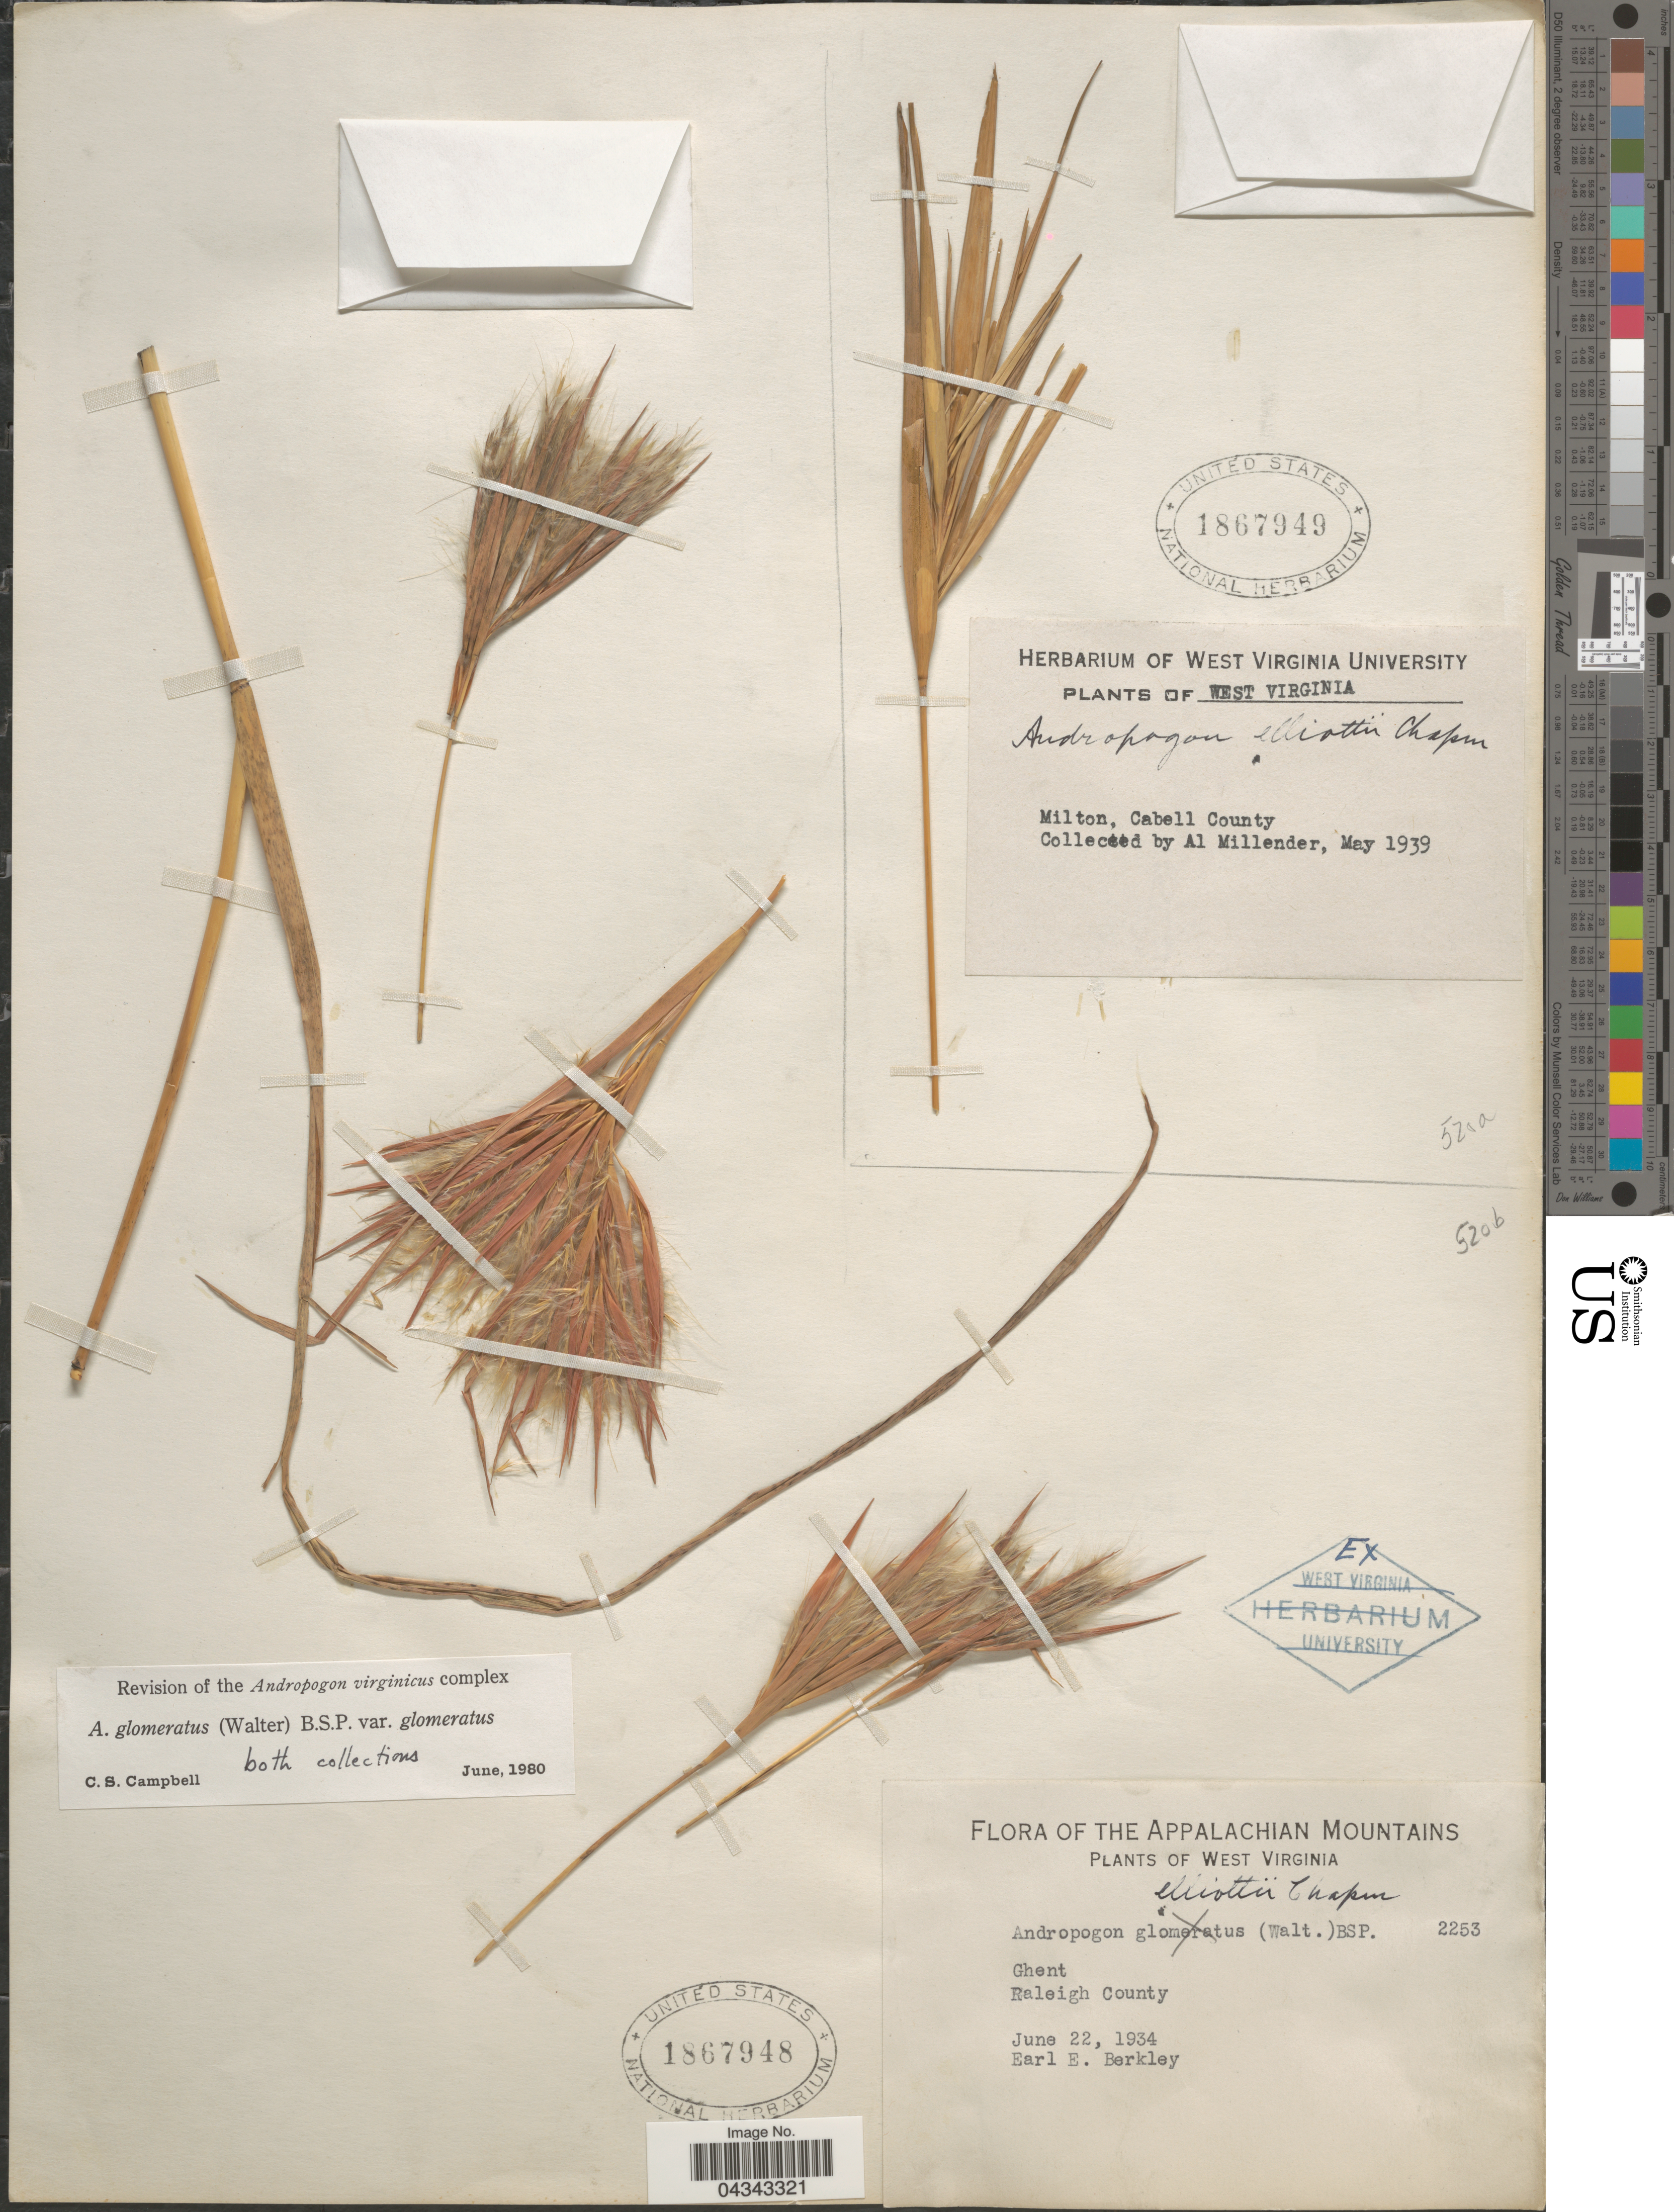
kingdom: Plantae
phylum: Tracheophyta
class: Liliopsida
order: Poales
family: Poaceae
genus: Andropogon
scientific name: Andropogon glomeratus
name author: (Walter) Britton, Stearns & Poggenb.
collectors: A. Millender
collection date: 1939-05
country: United States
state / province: West Virginia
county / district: Cabell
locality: Milton, Cabell County.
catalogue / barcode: US 1867949